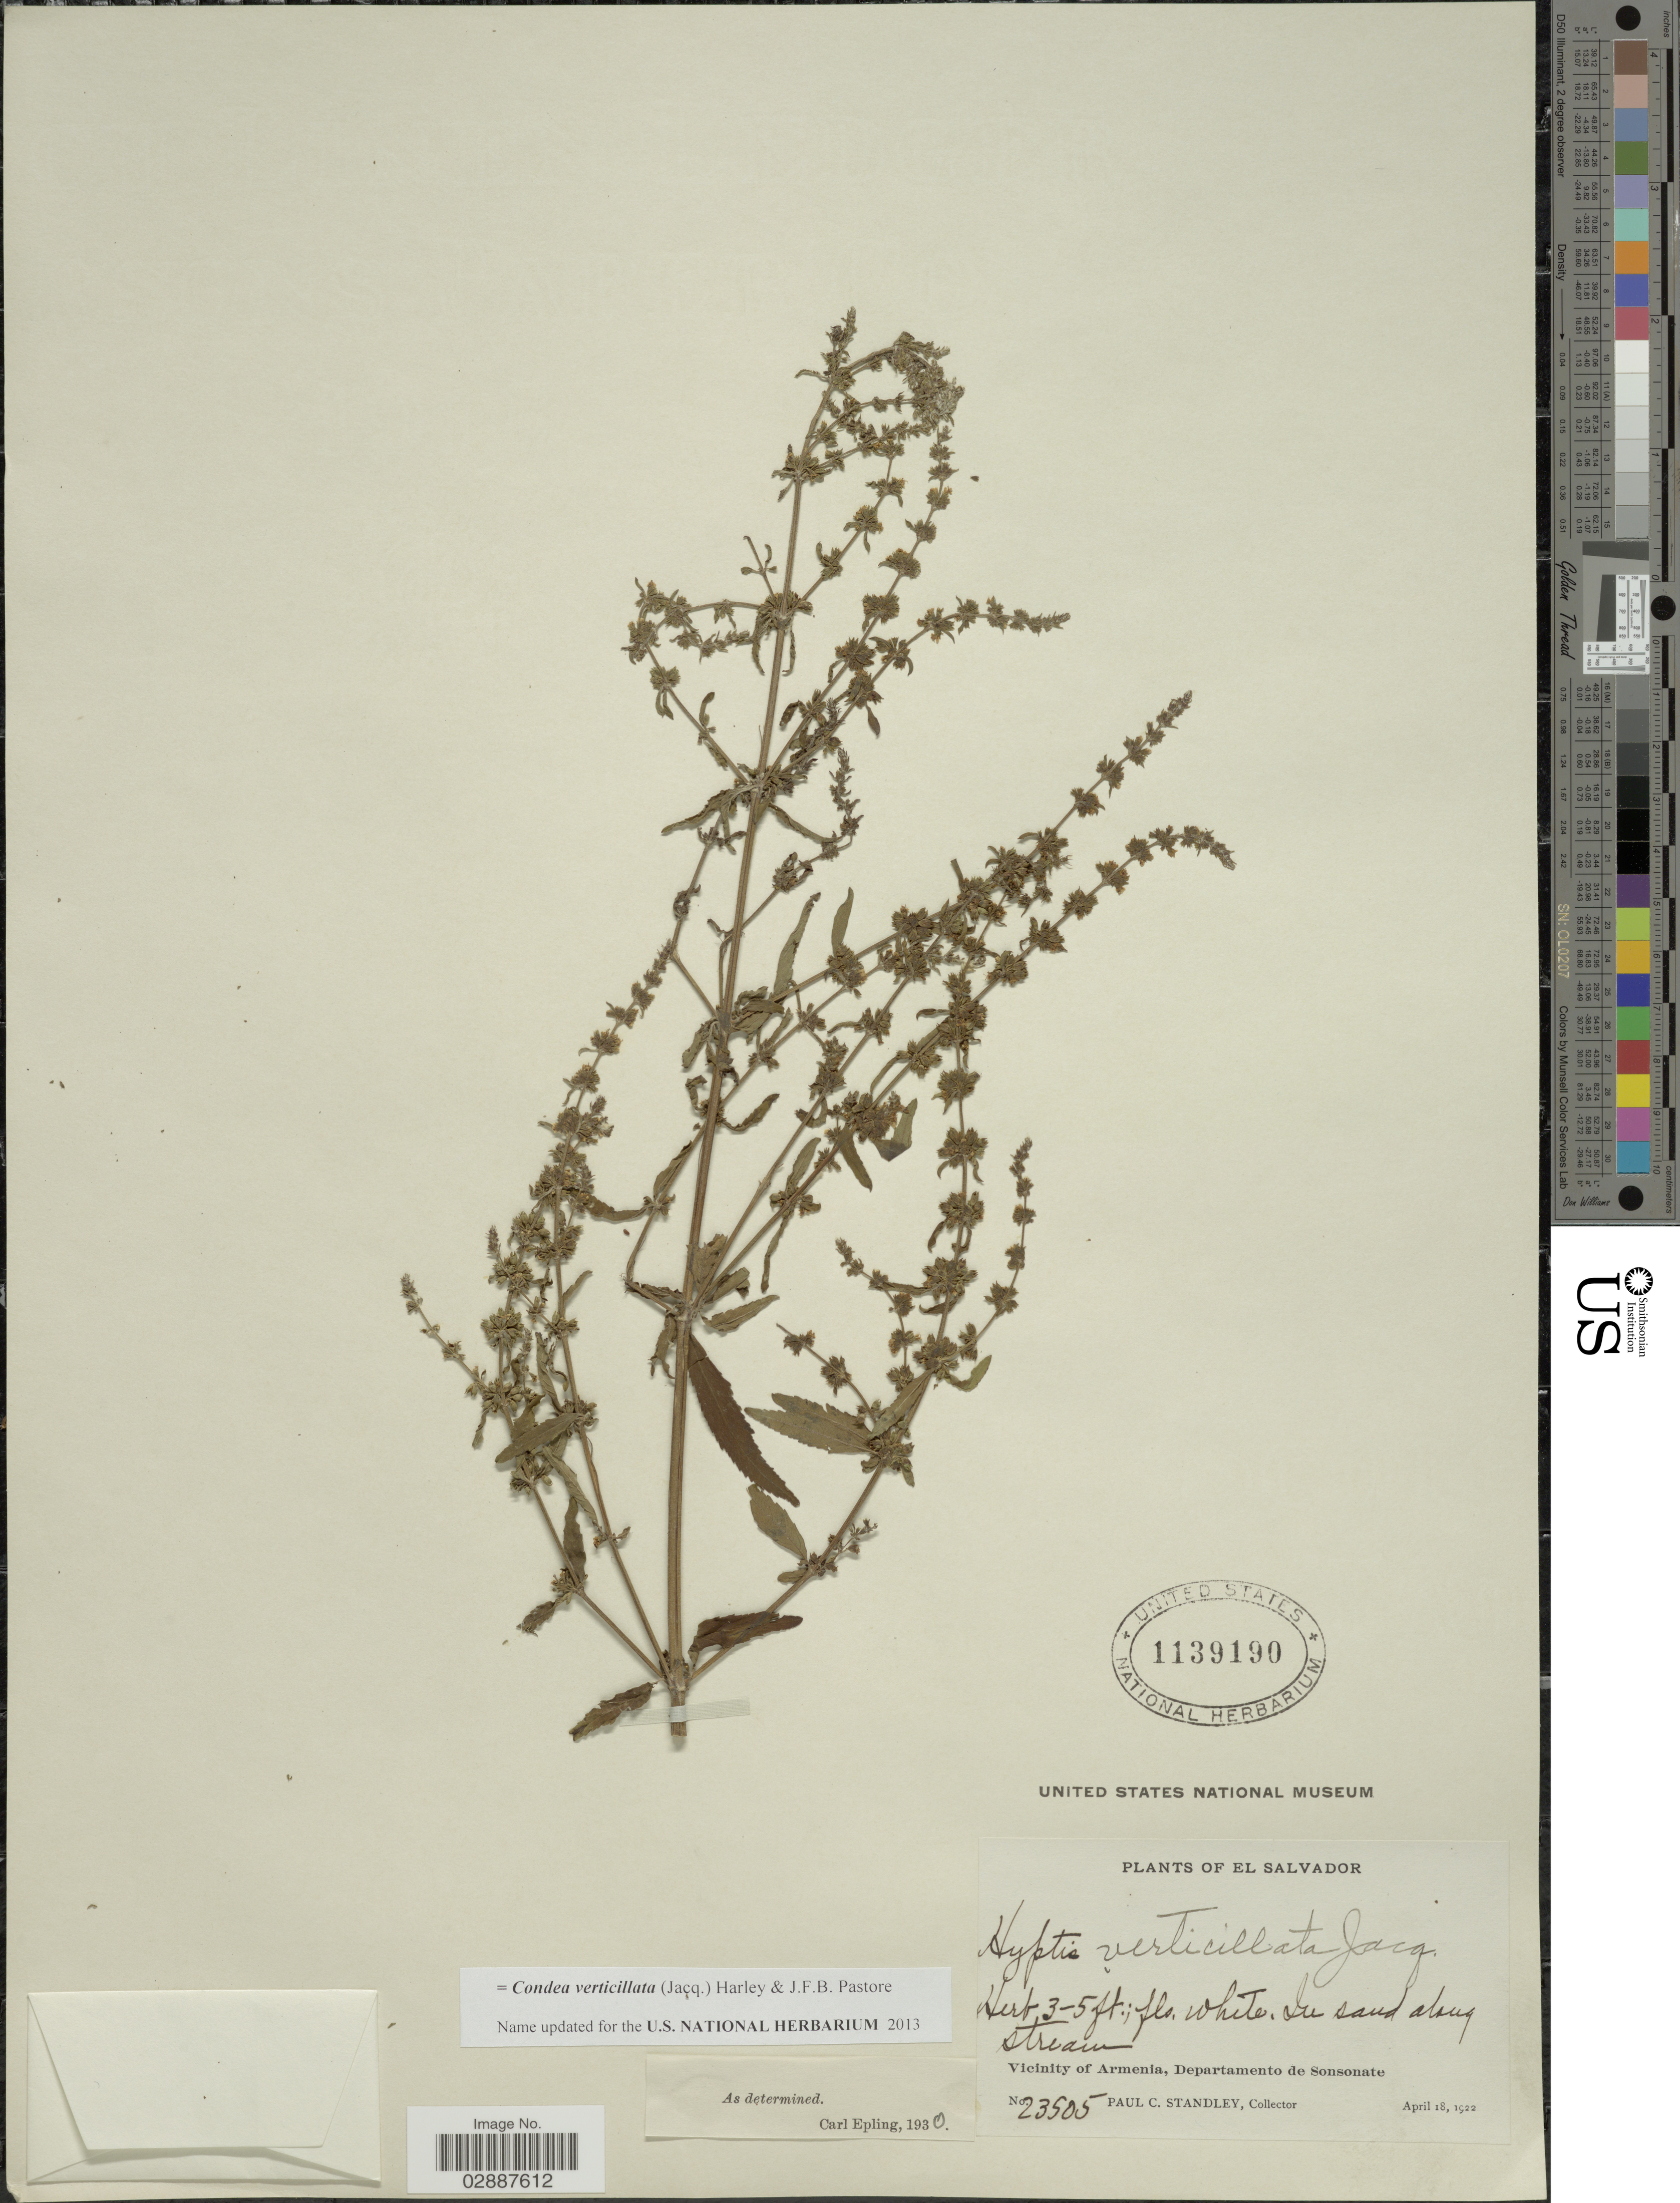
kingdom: Plantae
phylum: Tracheophyta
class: Magnoliopsida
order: Lamiales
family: Lamiaceae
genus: Condea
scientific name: Condea verticillata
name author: (Jacq.) Harley & J.F.B. Pastore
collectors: P. C. Standley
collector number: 23505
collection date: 1922-04-18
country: El Salvador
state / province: Sonsonate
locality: Vicinity of Armenia, Departamento de Sonsonate.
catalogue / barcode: US 1139190